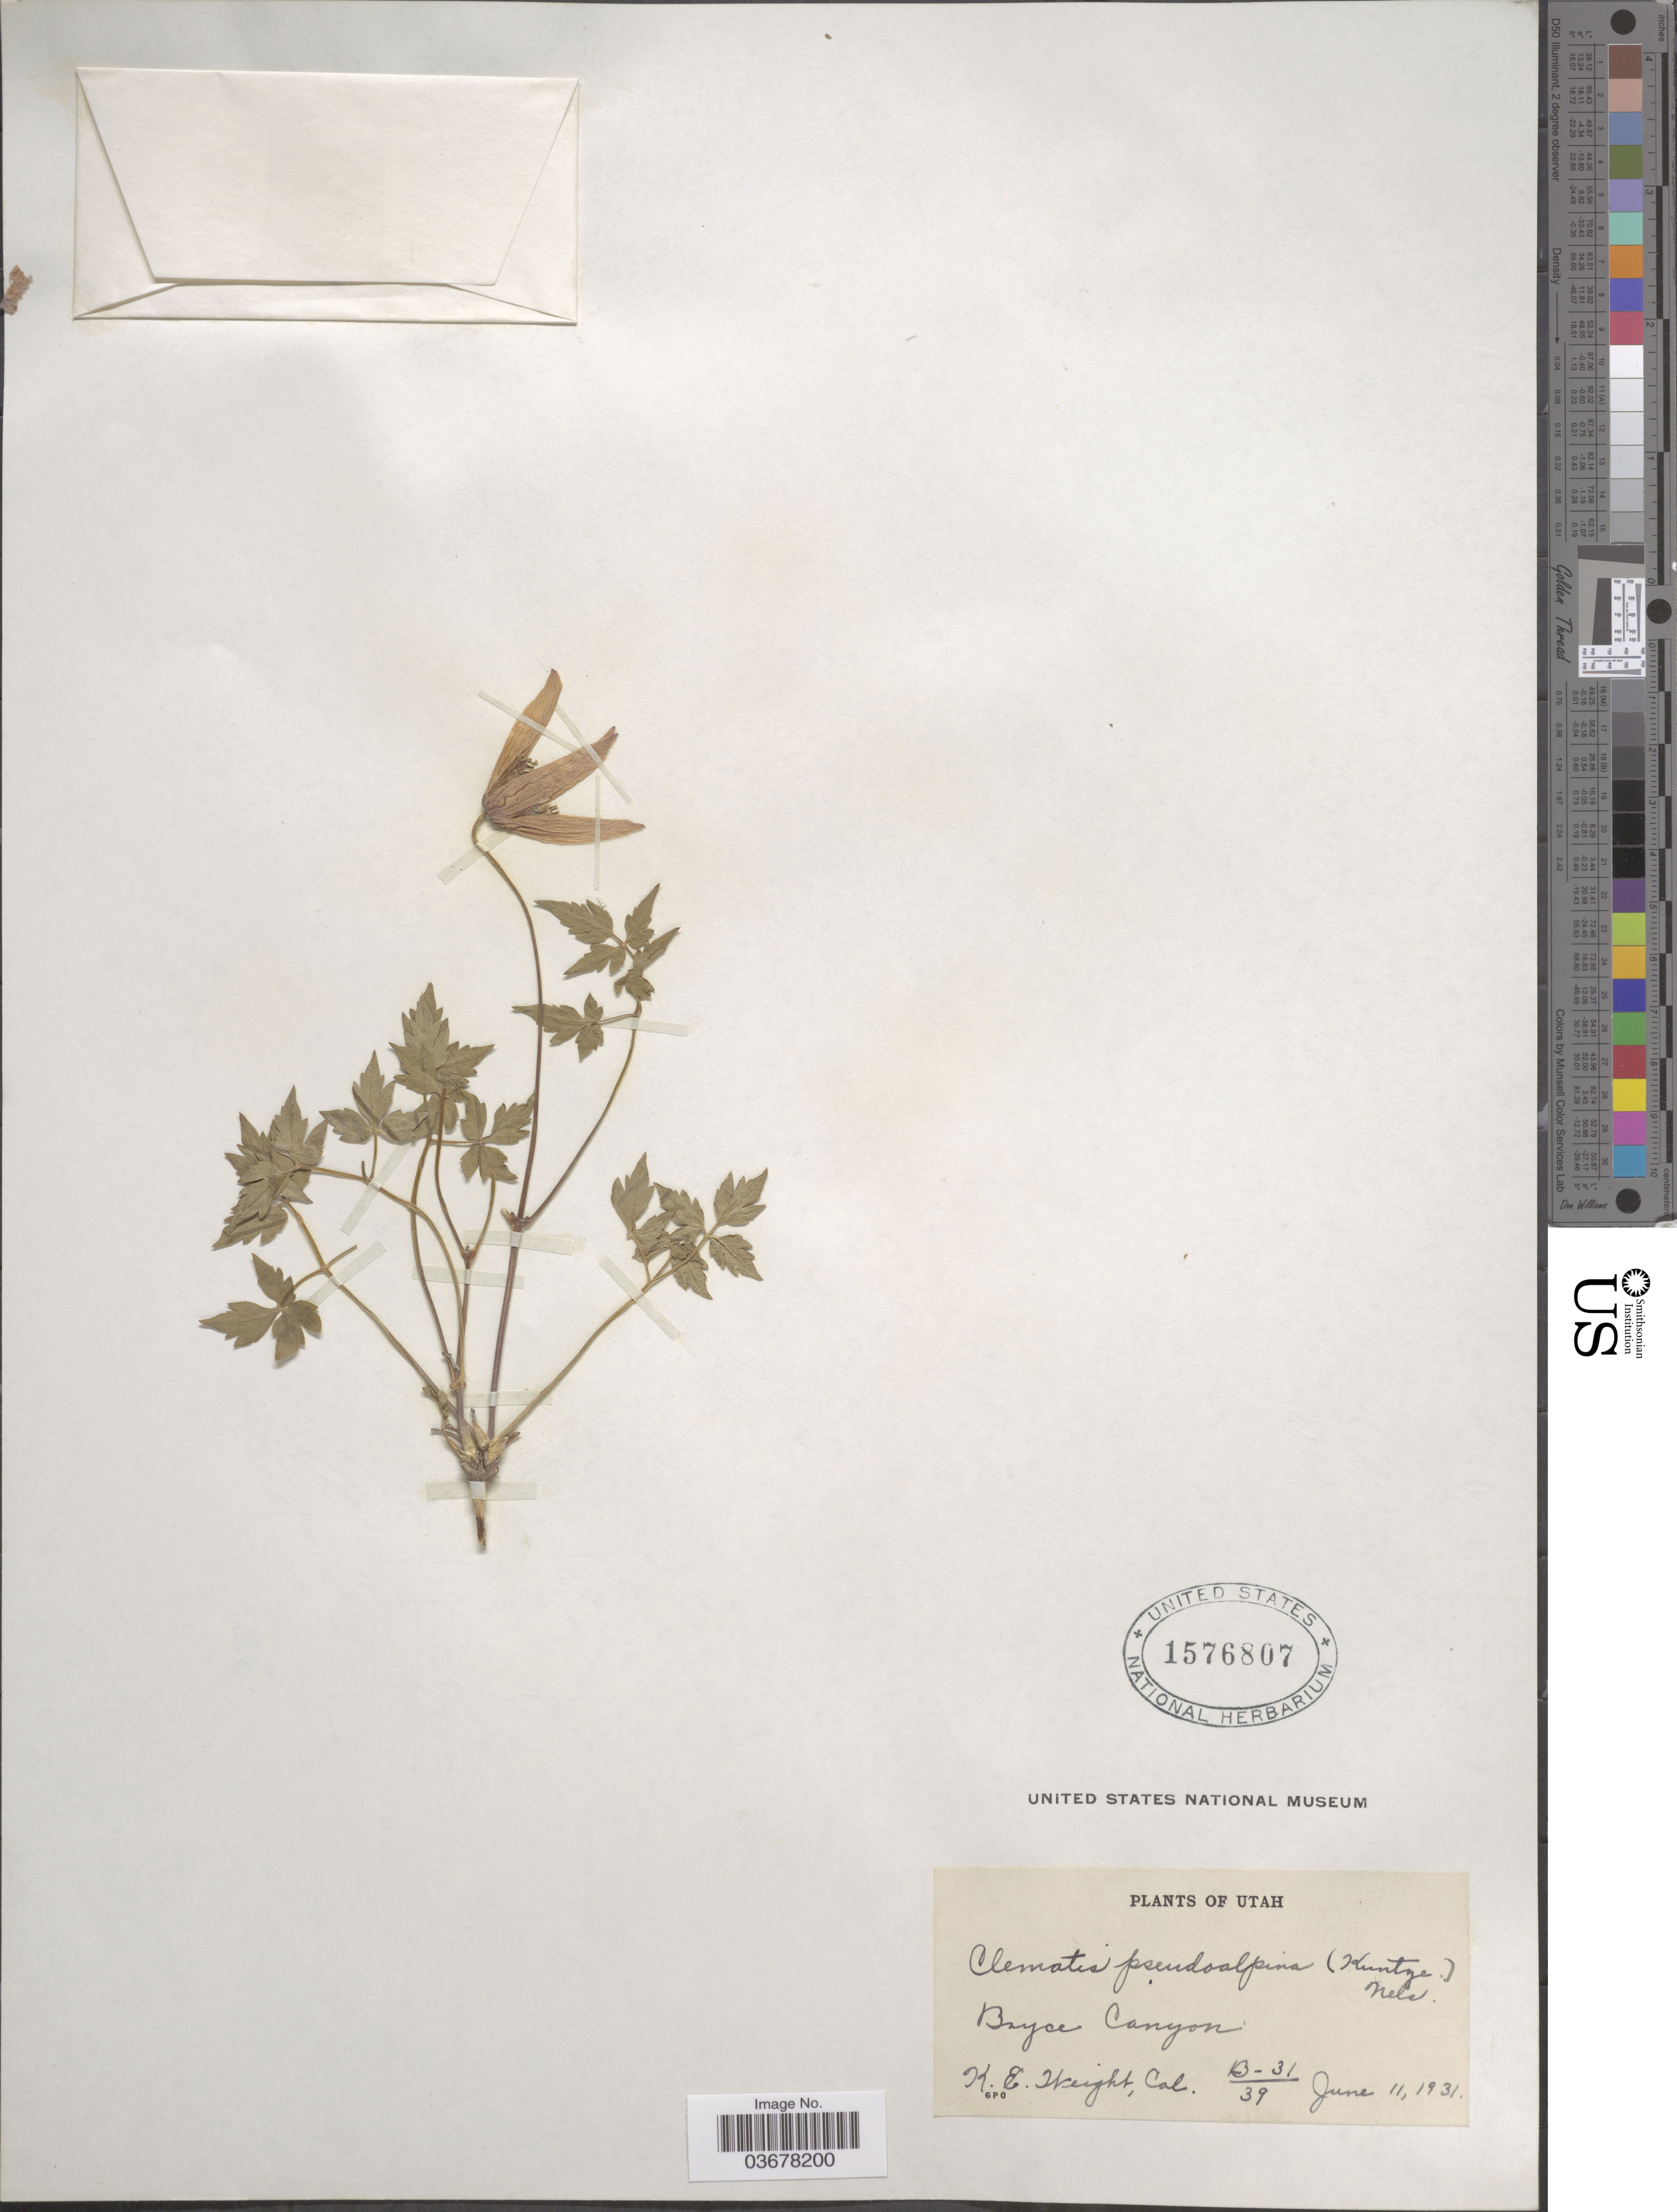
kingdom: Plantae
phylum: Tracheophyta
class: Magnoliopsida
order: Ranunculales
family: Ranunculaceae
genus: Clematis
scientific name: Clematis pseudoalpina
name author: (Kuntze) A. Nelson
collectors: K. Weight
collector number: B-31/39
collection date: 1931-06-11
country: United States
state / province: Utah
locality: Bryce Canyon.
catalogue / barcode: US 1576807